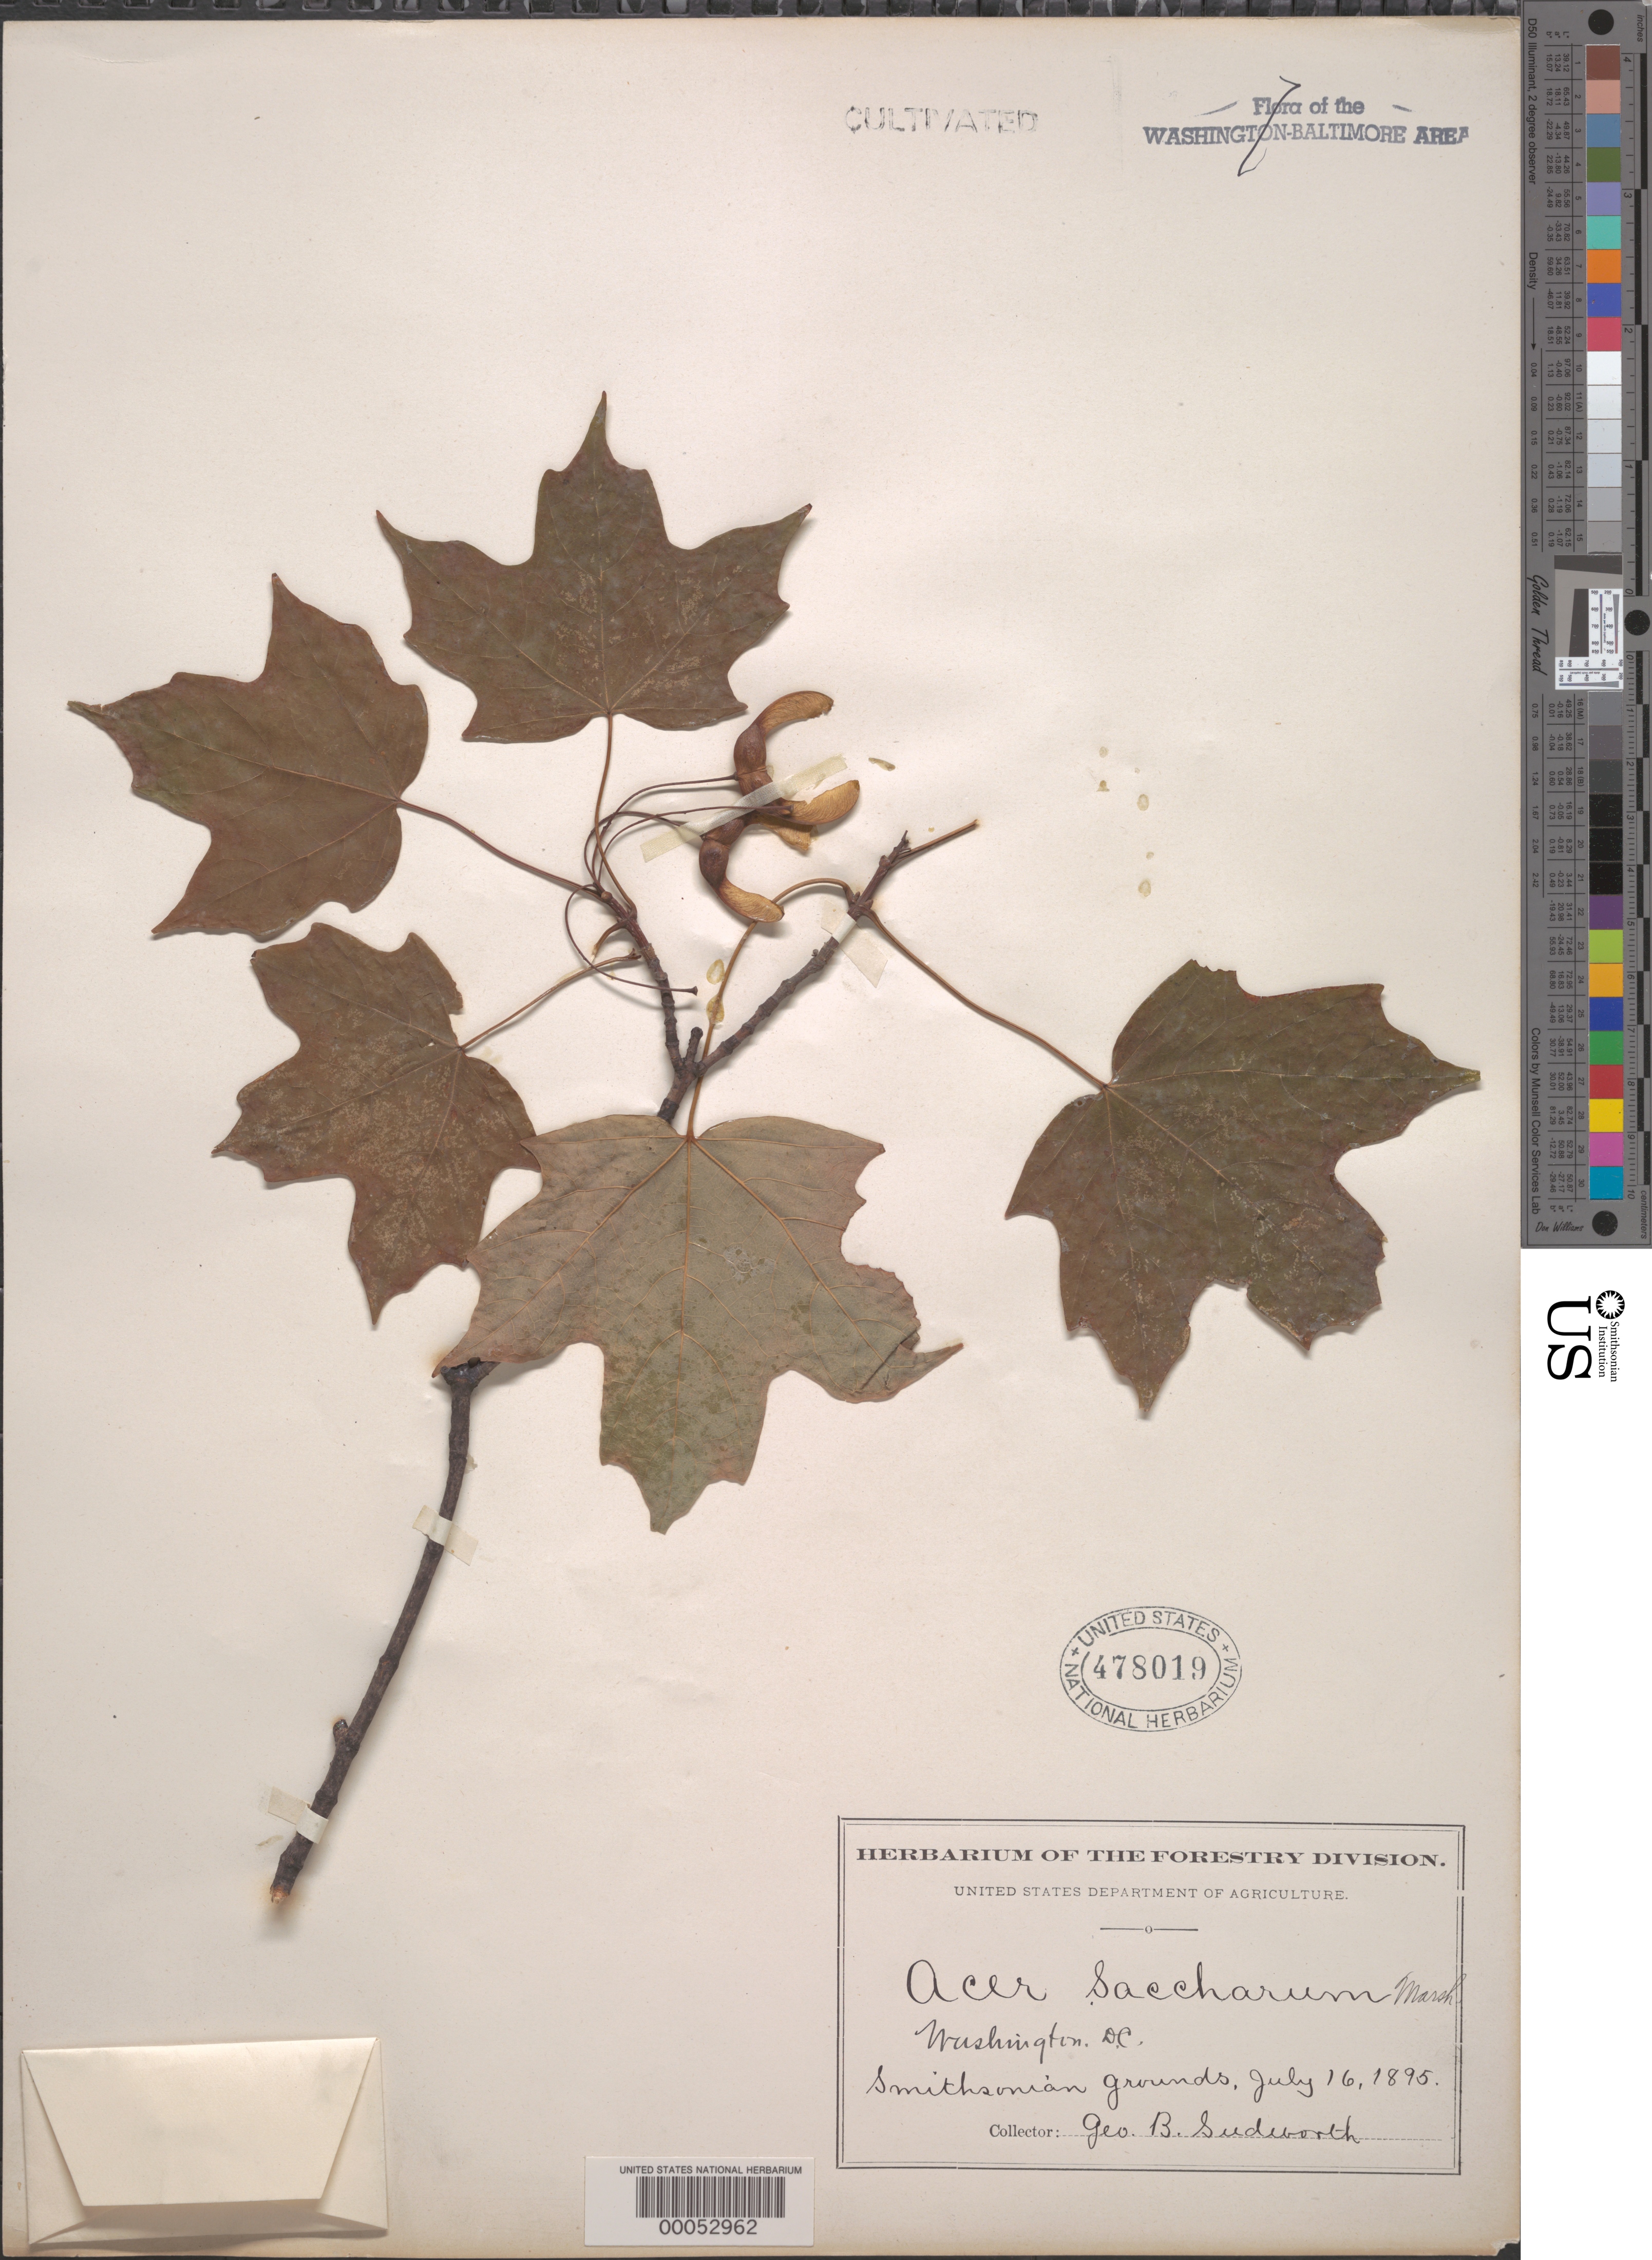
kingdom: Plantae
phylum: Tracheophyta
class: Magnoliopsida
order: Sapindales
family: Sapindaceae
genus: Acer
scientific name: Acer saccharum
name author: Marshall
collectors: G. B. Sudworth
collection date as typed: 16 Jul 1895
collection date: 1895-07-16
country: United States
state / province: District of Columbia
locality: Smithsonian grounds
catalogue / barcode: US 478019